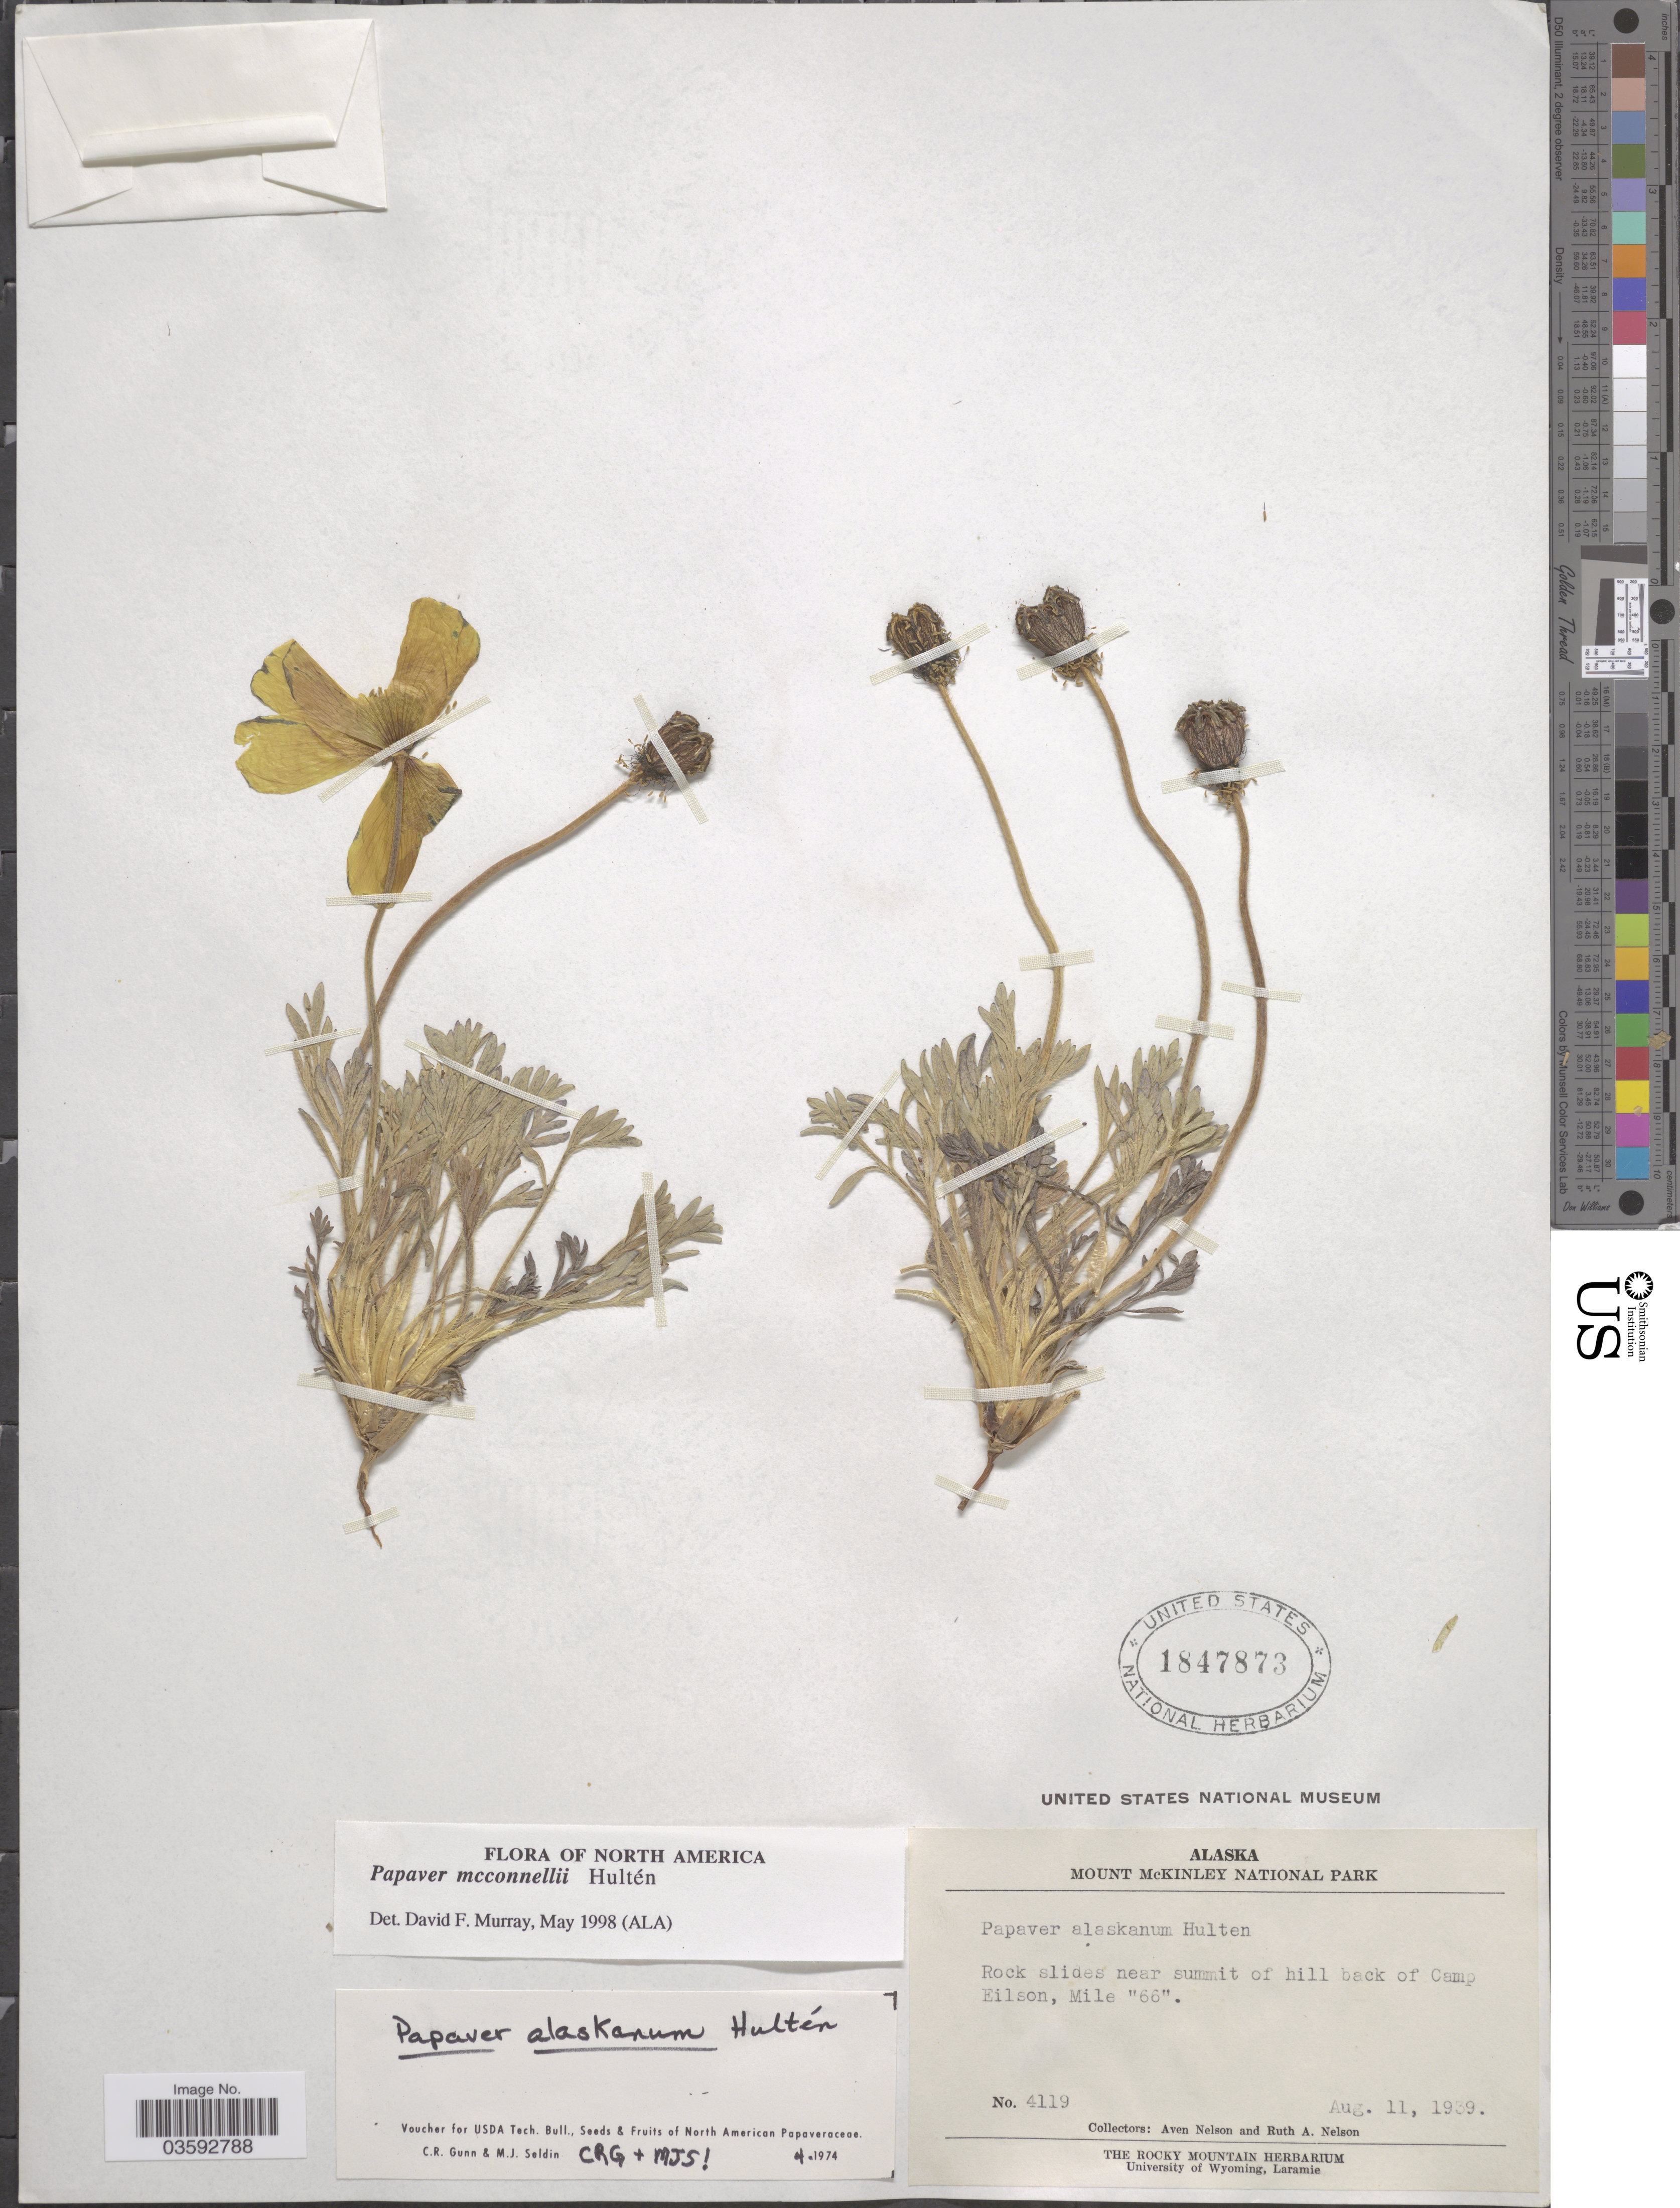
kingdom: Plantae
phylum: Tracheophyta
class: Magnoliopsida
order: Ranunculales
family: Papaveraceae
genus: Papaver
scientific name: Papaver mcconellii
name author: Hultén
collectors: A. Nelson & R. A. Nelson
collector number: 4119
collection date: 1939-08-11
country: United States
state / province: Alaska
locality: Mount McKinley National Park. Rock slides near summit of hill back of Camp Eilson, Mile "66".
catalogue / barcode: US 1847873